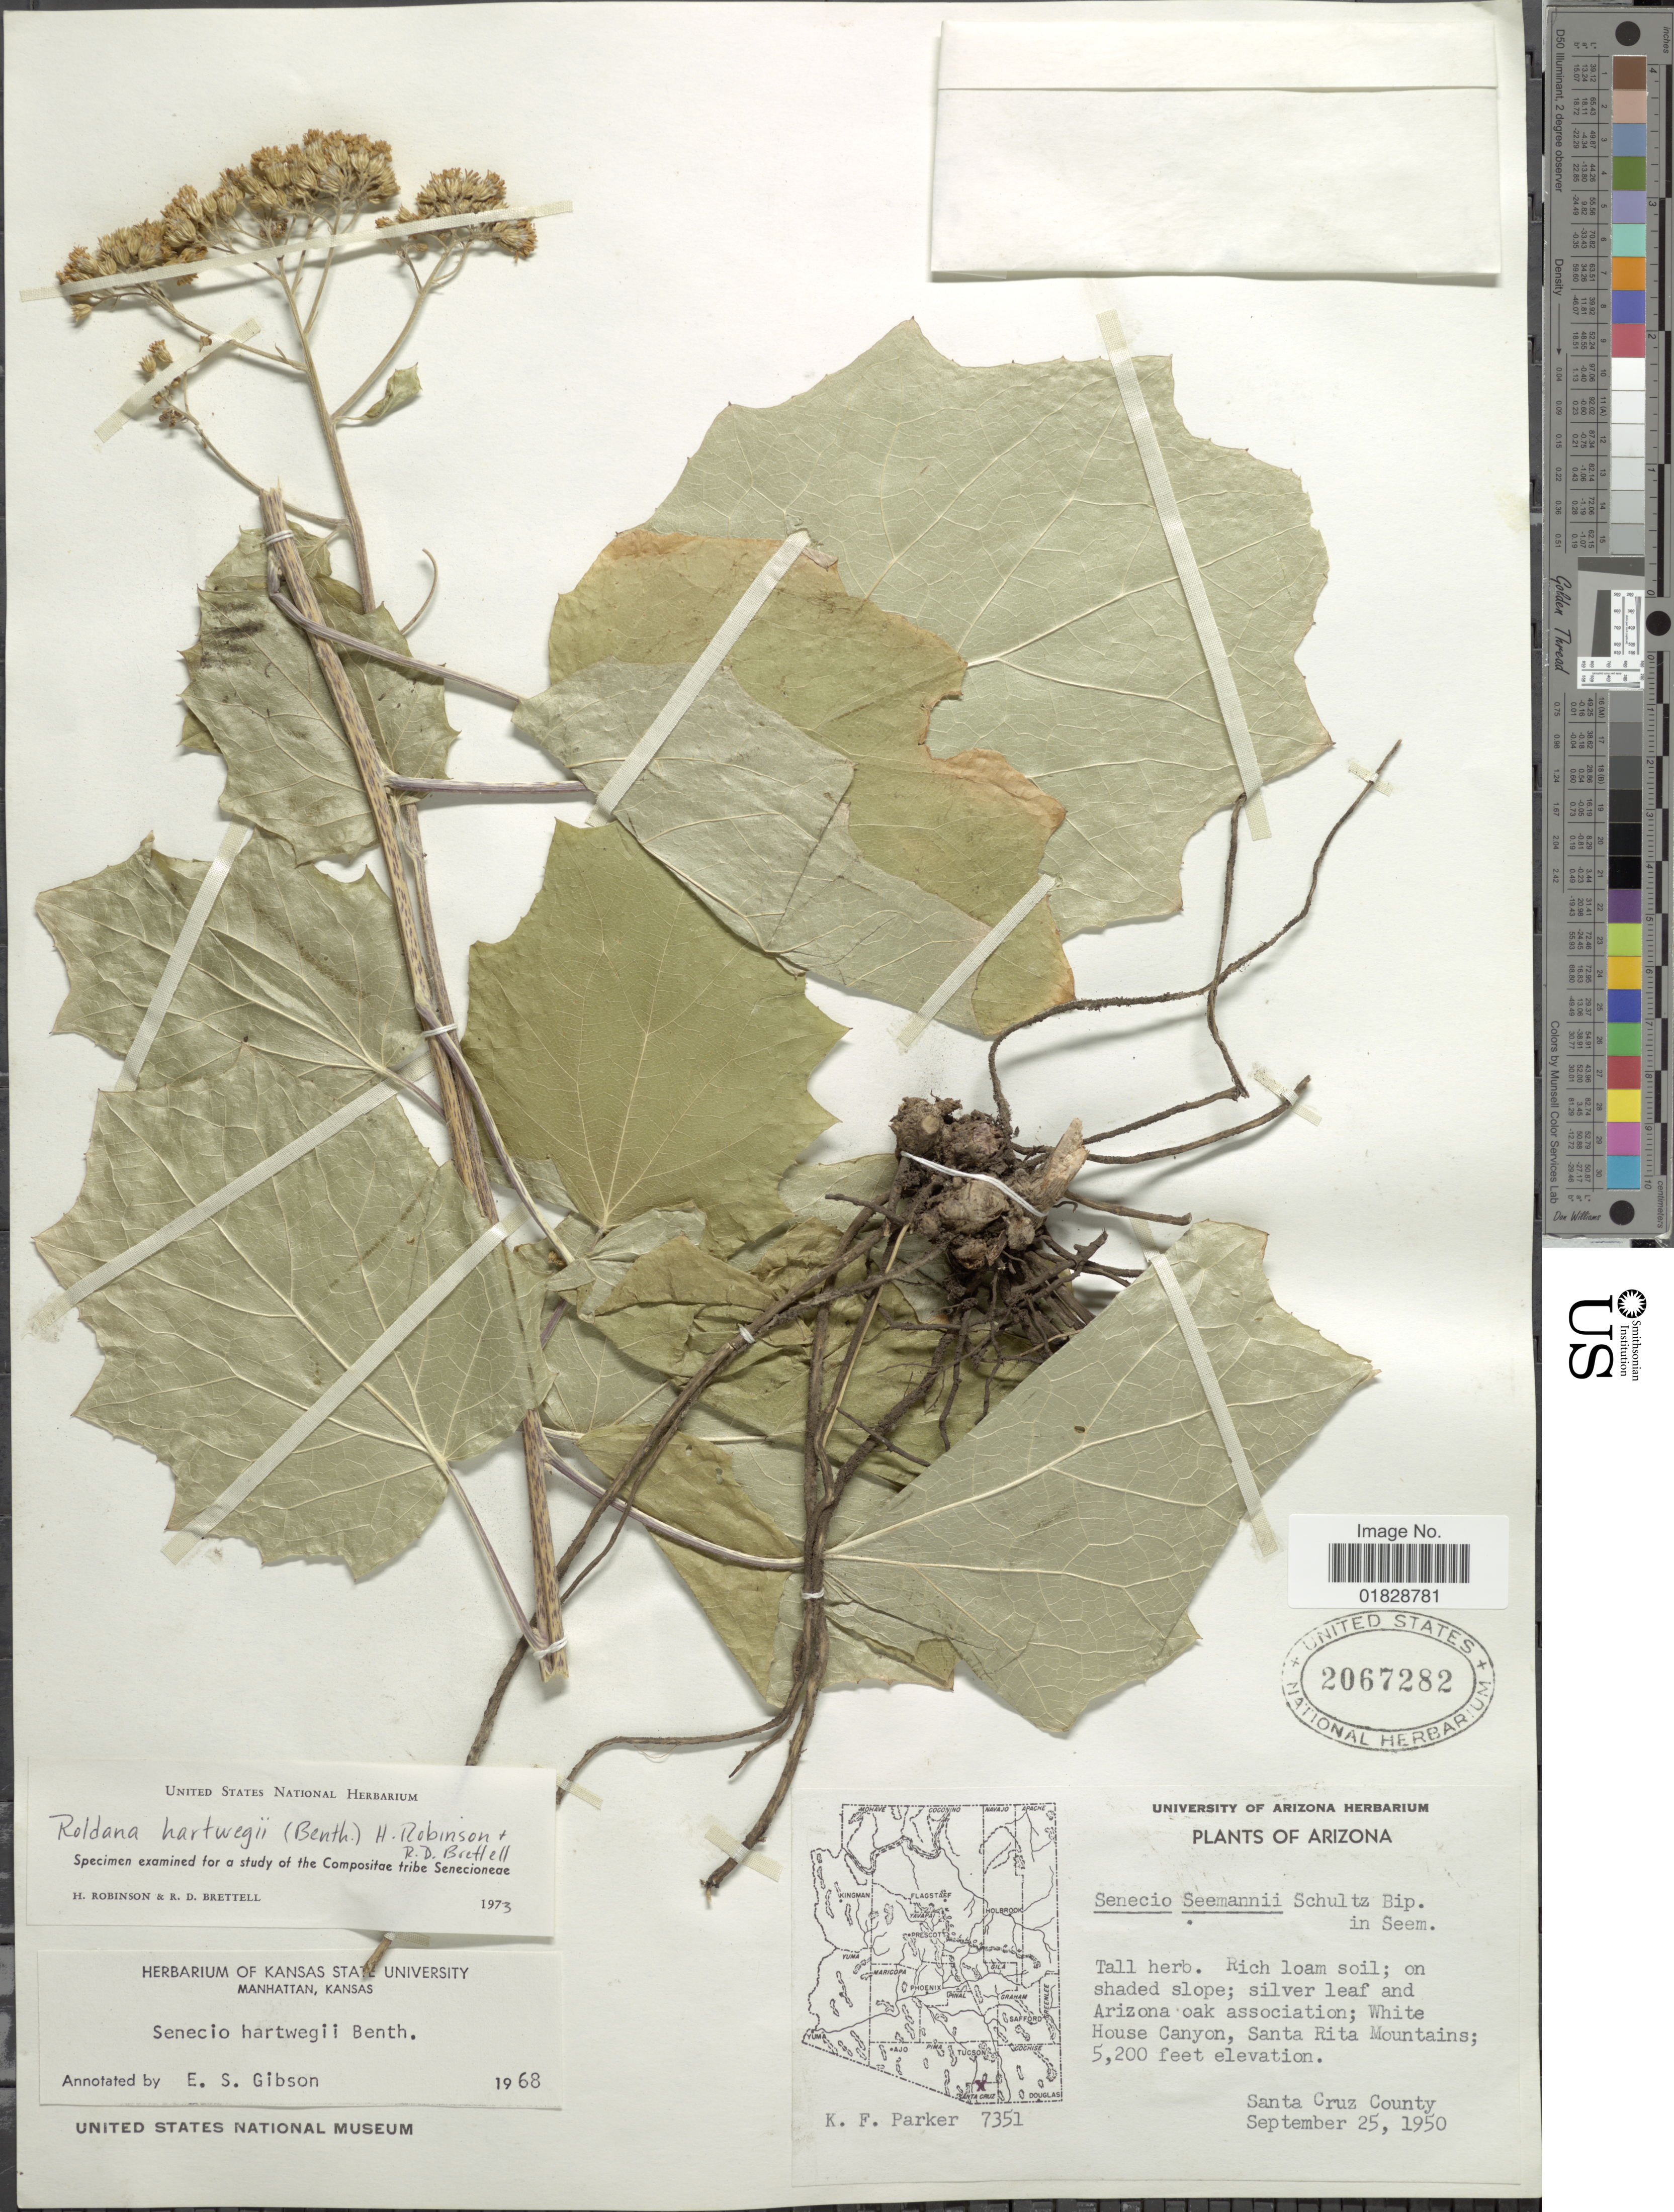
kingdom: Plantae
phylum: Tracheophyta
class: Magnoliopsida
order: Asterales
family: Asteraceae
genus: Roldana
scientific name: Roldana hartwegii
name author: (Benth.) H. Rob. & Brettell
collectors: K. F. Parker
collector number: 7351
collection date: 1950-09-25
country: United States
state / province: Arizona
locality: White House Canyon, Santa Rita Mountains. Santa Cruz County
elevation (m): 1585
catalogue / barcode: US 2067282